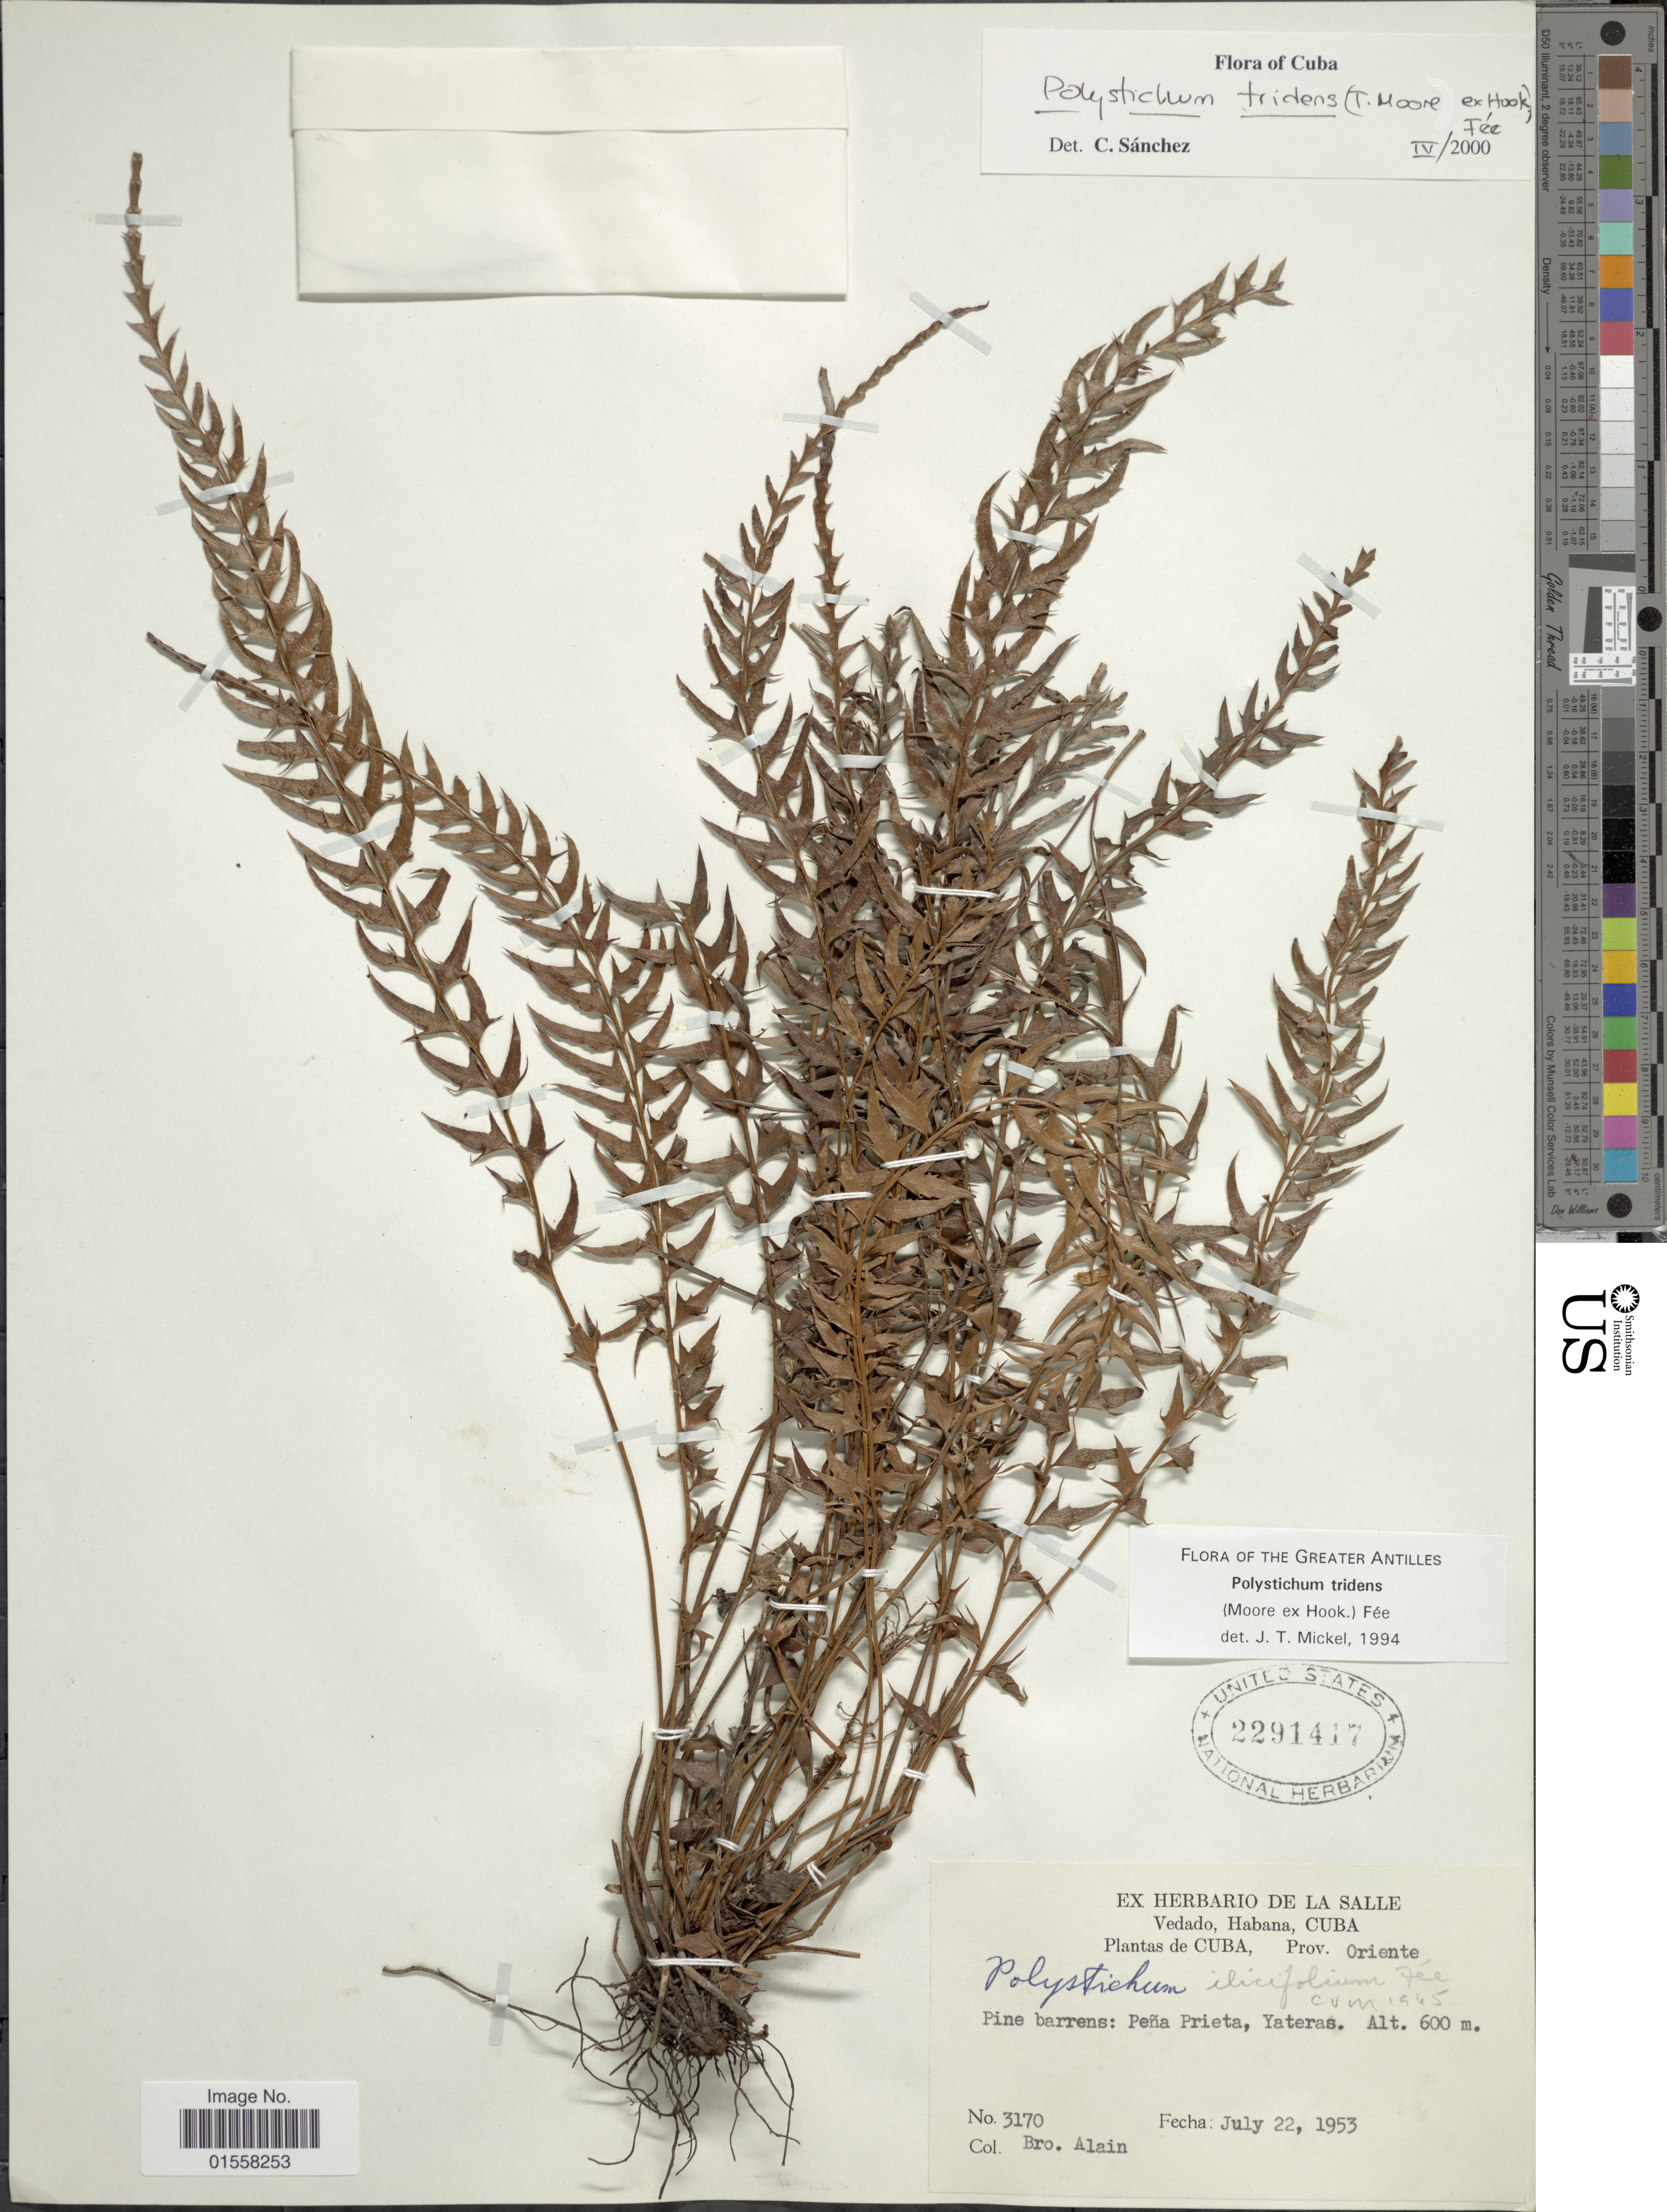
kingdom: Plantae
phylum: Tracheophyta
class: Polypodiopsida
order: Polypodiales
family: Dryopteridaceae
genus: Polystichum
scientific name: Polystichum tridens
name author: (Moore ex Hook.) Fée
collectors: A. H. Liogier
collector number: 3170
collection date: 1953-07-22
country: Cuba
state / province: Oriente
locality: Cuba, Prov. Oriente, Pine barrens: Pena Prieta, Yateras.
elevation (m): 600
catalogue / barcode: US 2291417